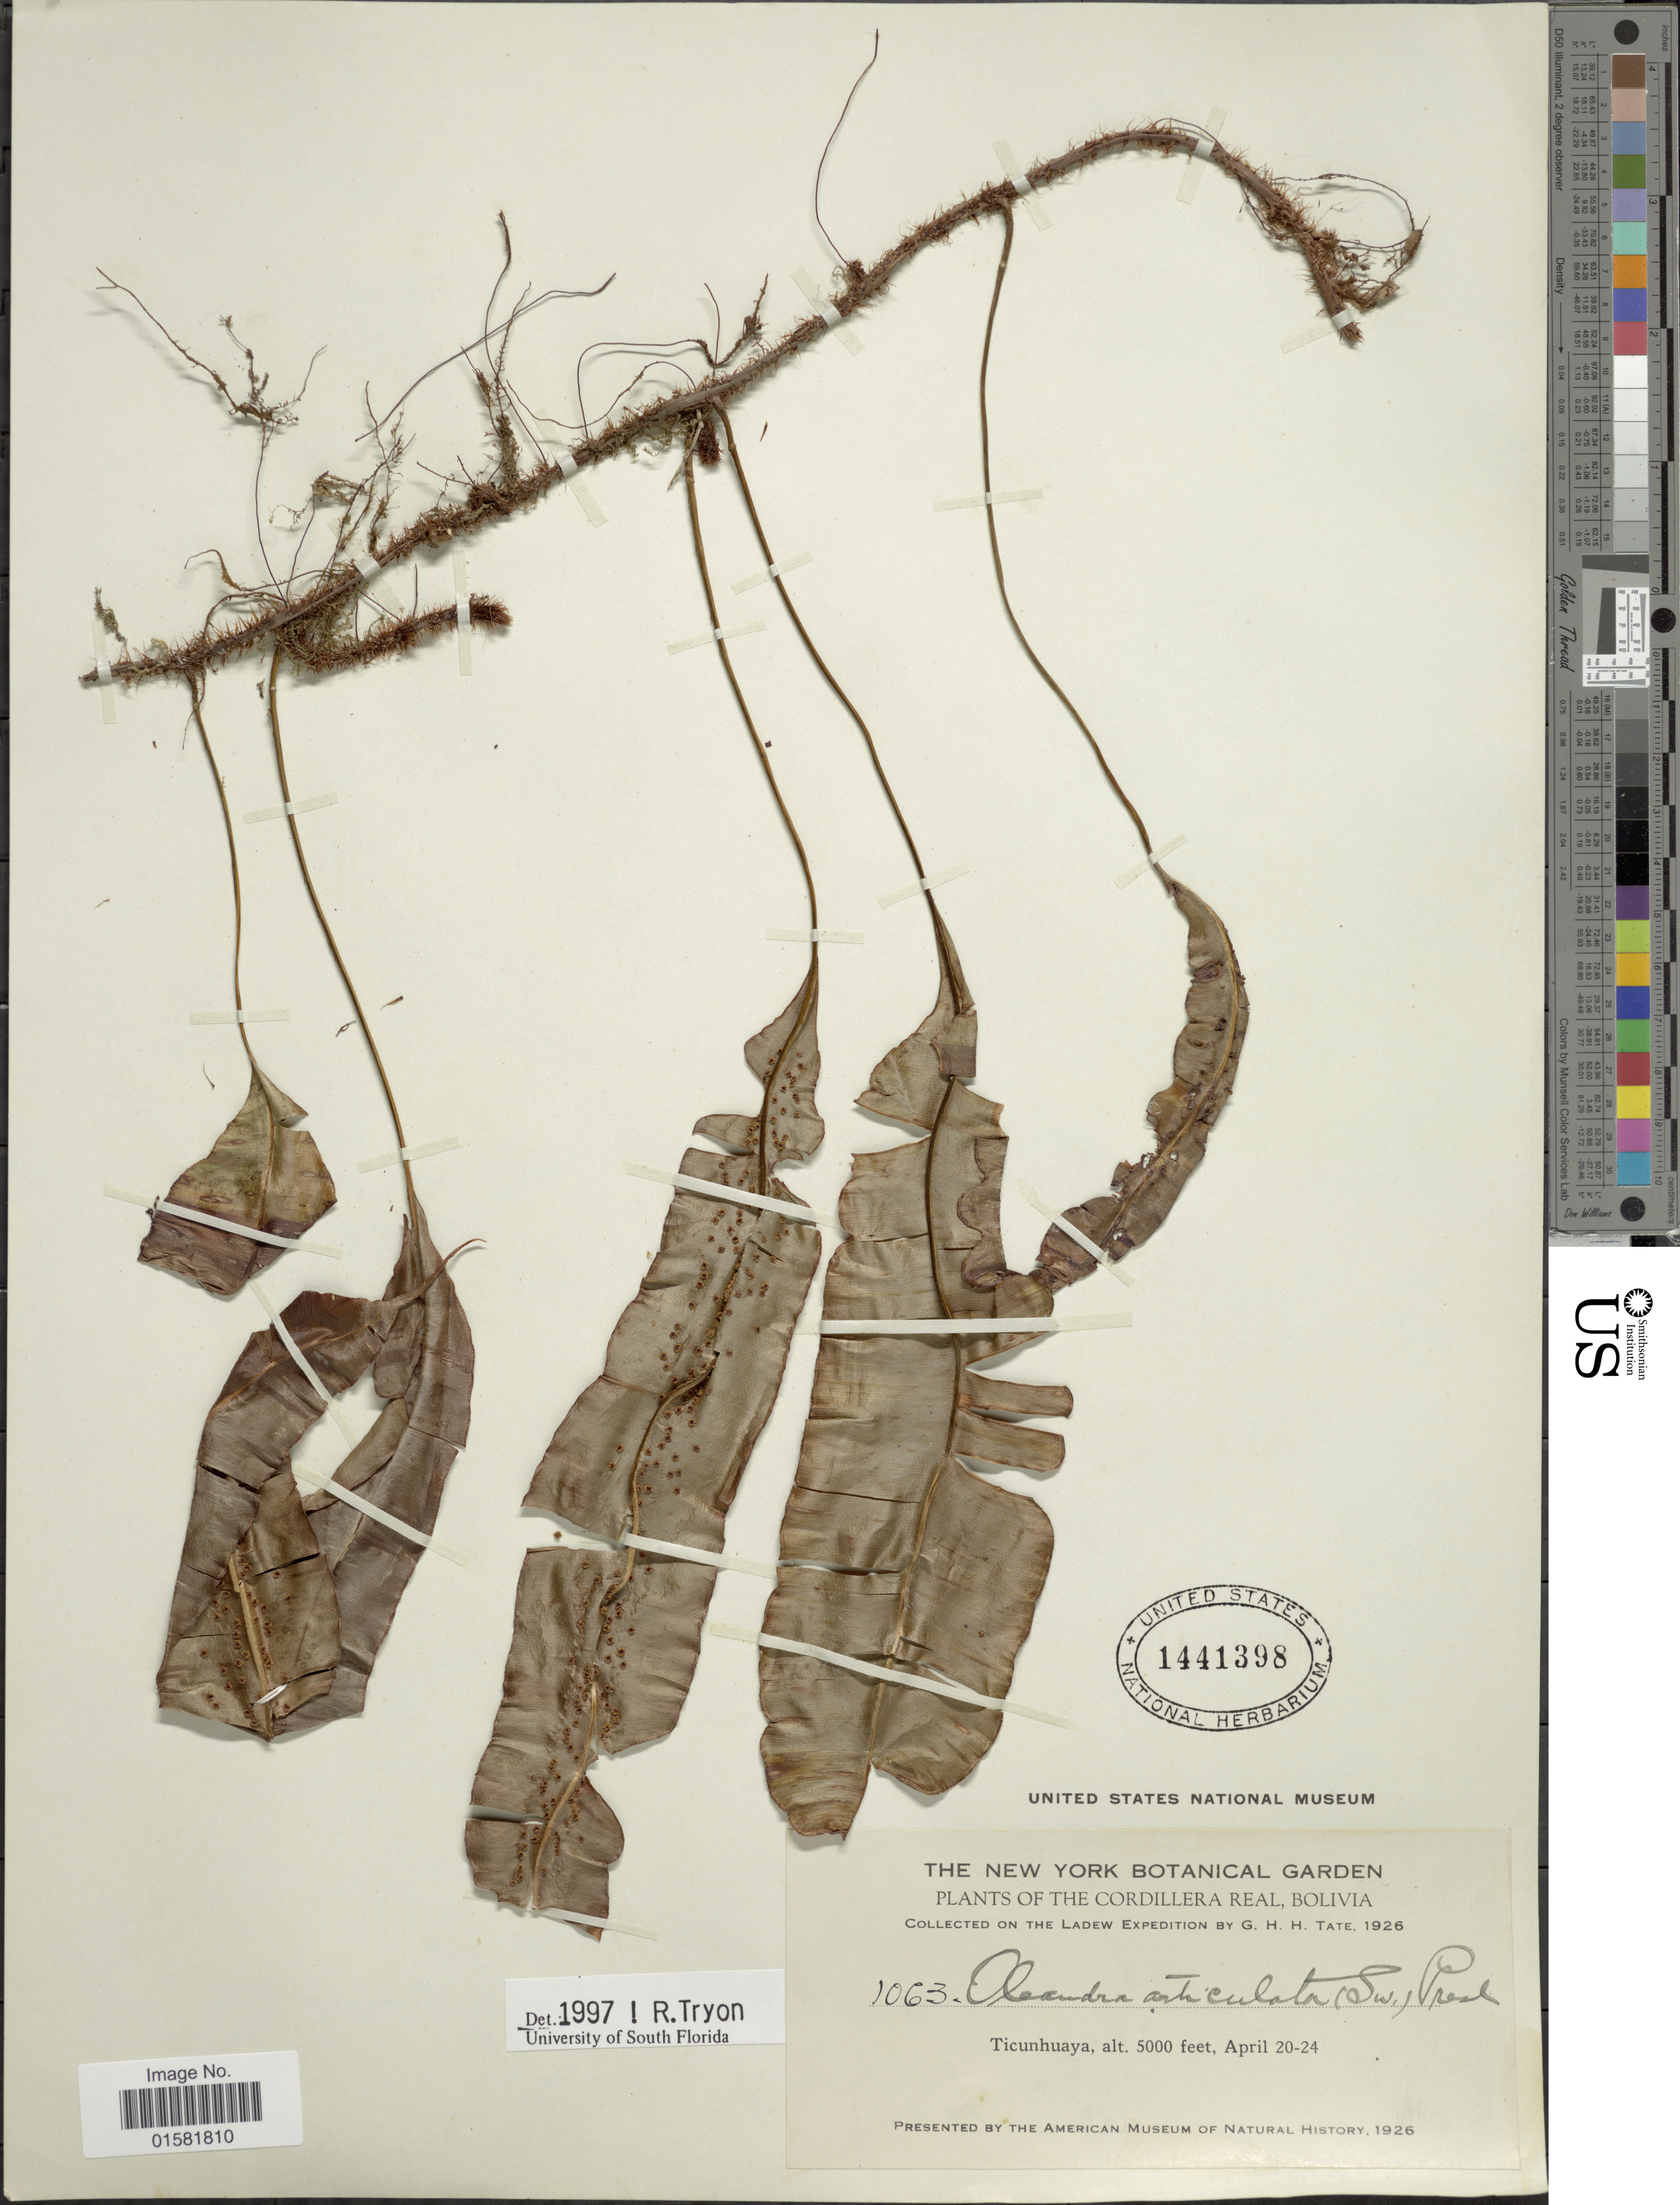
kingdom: Plantae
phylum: Tracheophyta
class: Polypodiopsida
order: Polypodiales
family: Oleandraceae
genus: Oleandra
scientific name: Oleandra articulata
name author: (Sw.) C. Presl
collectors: G. H. H.Tate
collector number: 1063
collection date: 1926-04-20/1926-04-24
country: Bolivia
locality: The Cordillera Real, Bolivia, Ticunhuaya.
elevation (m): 1524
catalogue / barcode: US 1441398